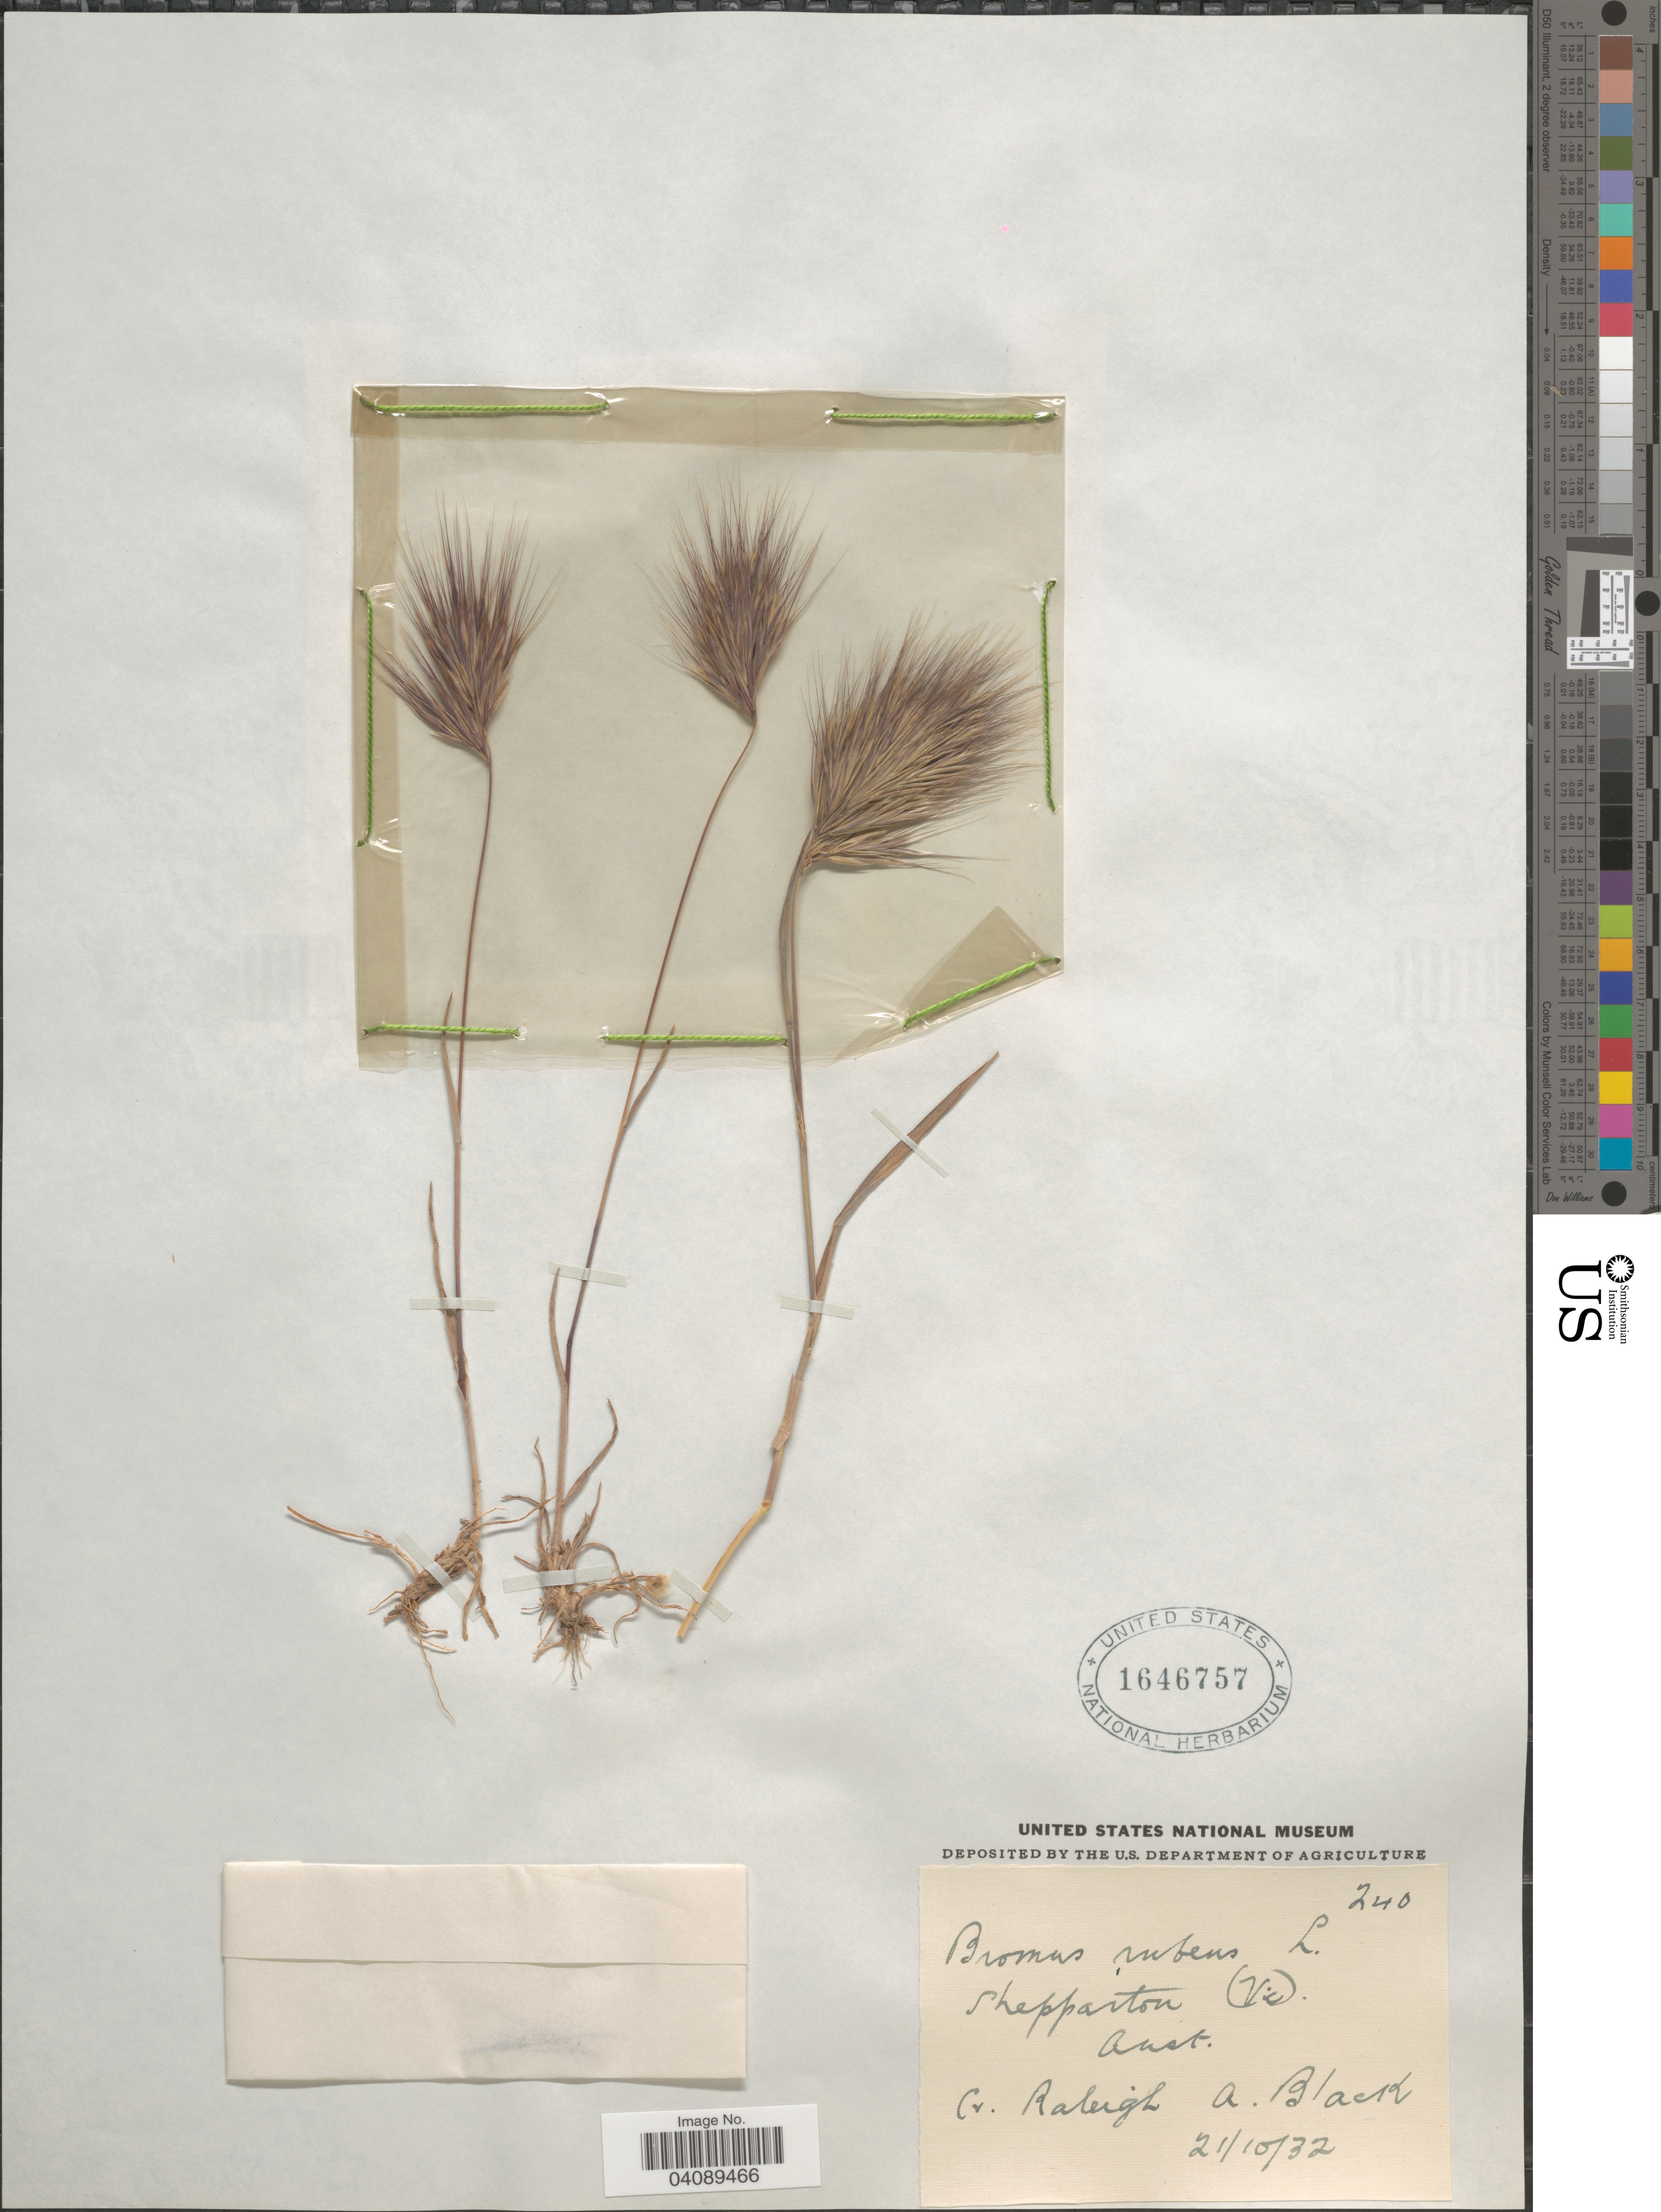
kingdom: Plantae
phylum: Tracheophyta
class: Liliopsida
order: Poales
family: Poaceae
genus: Bromus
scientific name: Bromus rubens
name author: L.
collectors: R. A. Black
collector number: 240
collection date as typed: Transcribed d/m/y: 21/10/32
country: Australia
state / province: Victoria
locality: Shepparton (Vic.).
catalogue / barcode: US 1646757